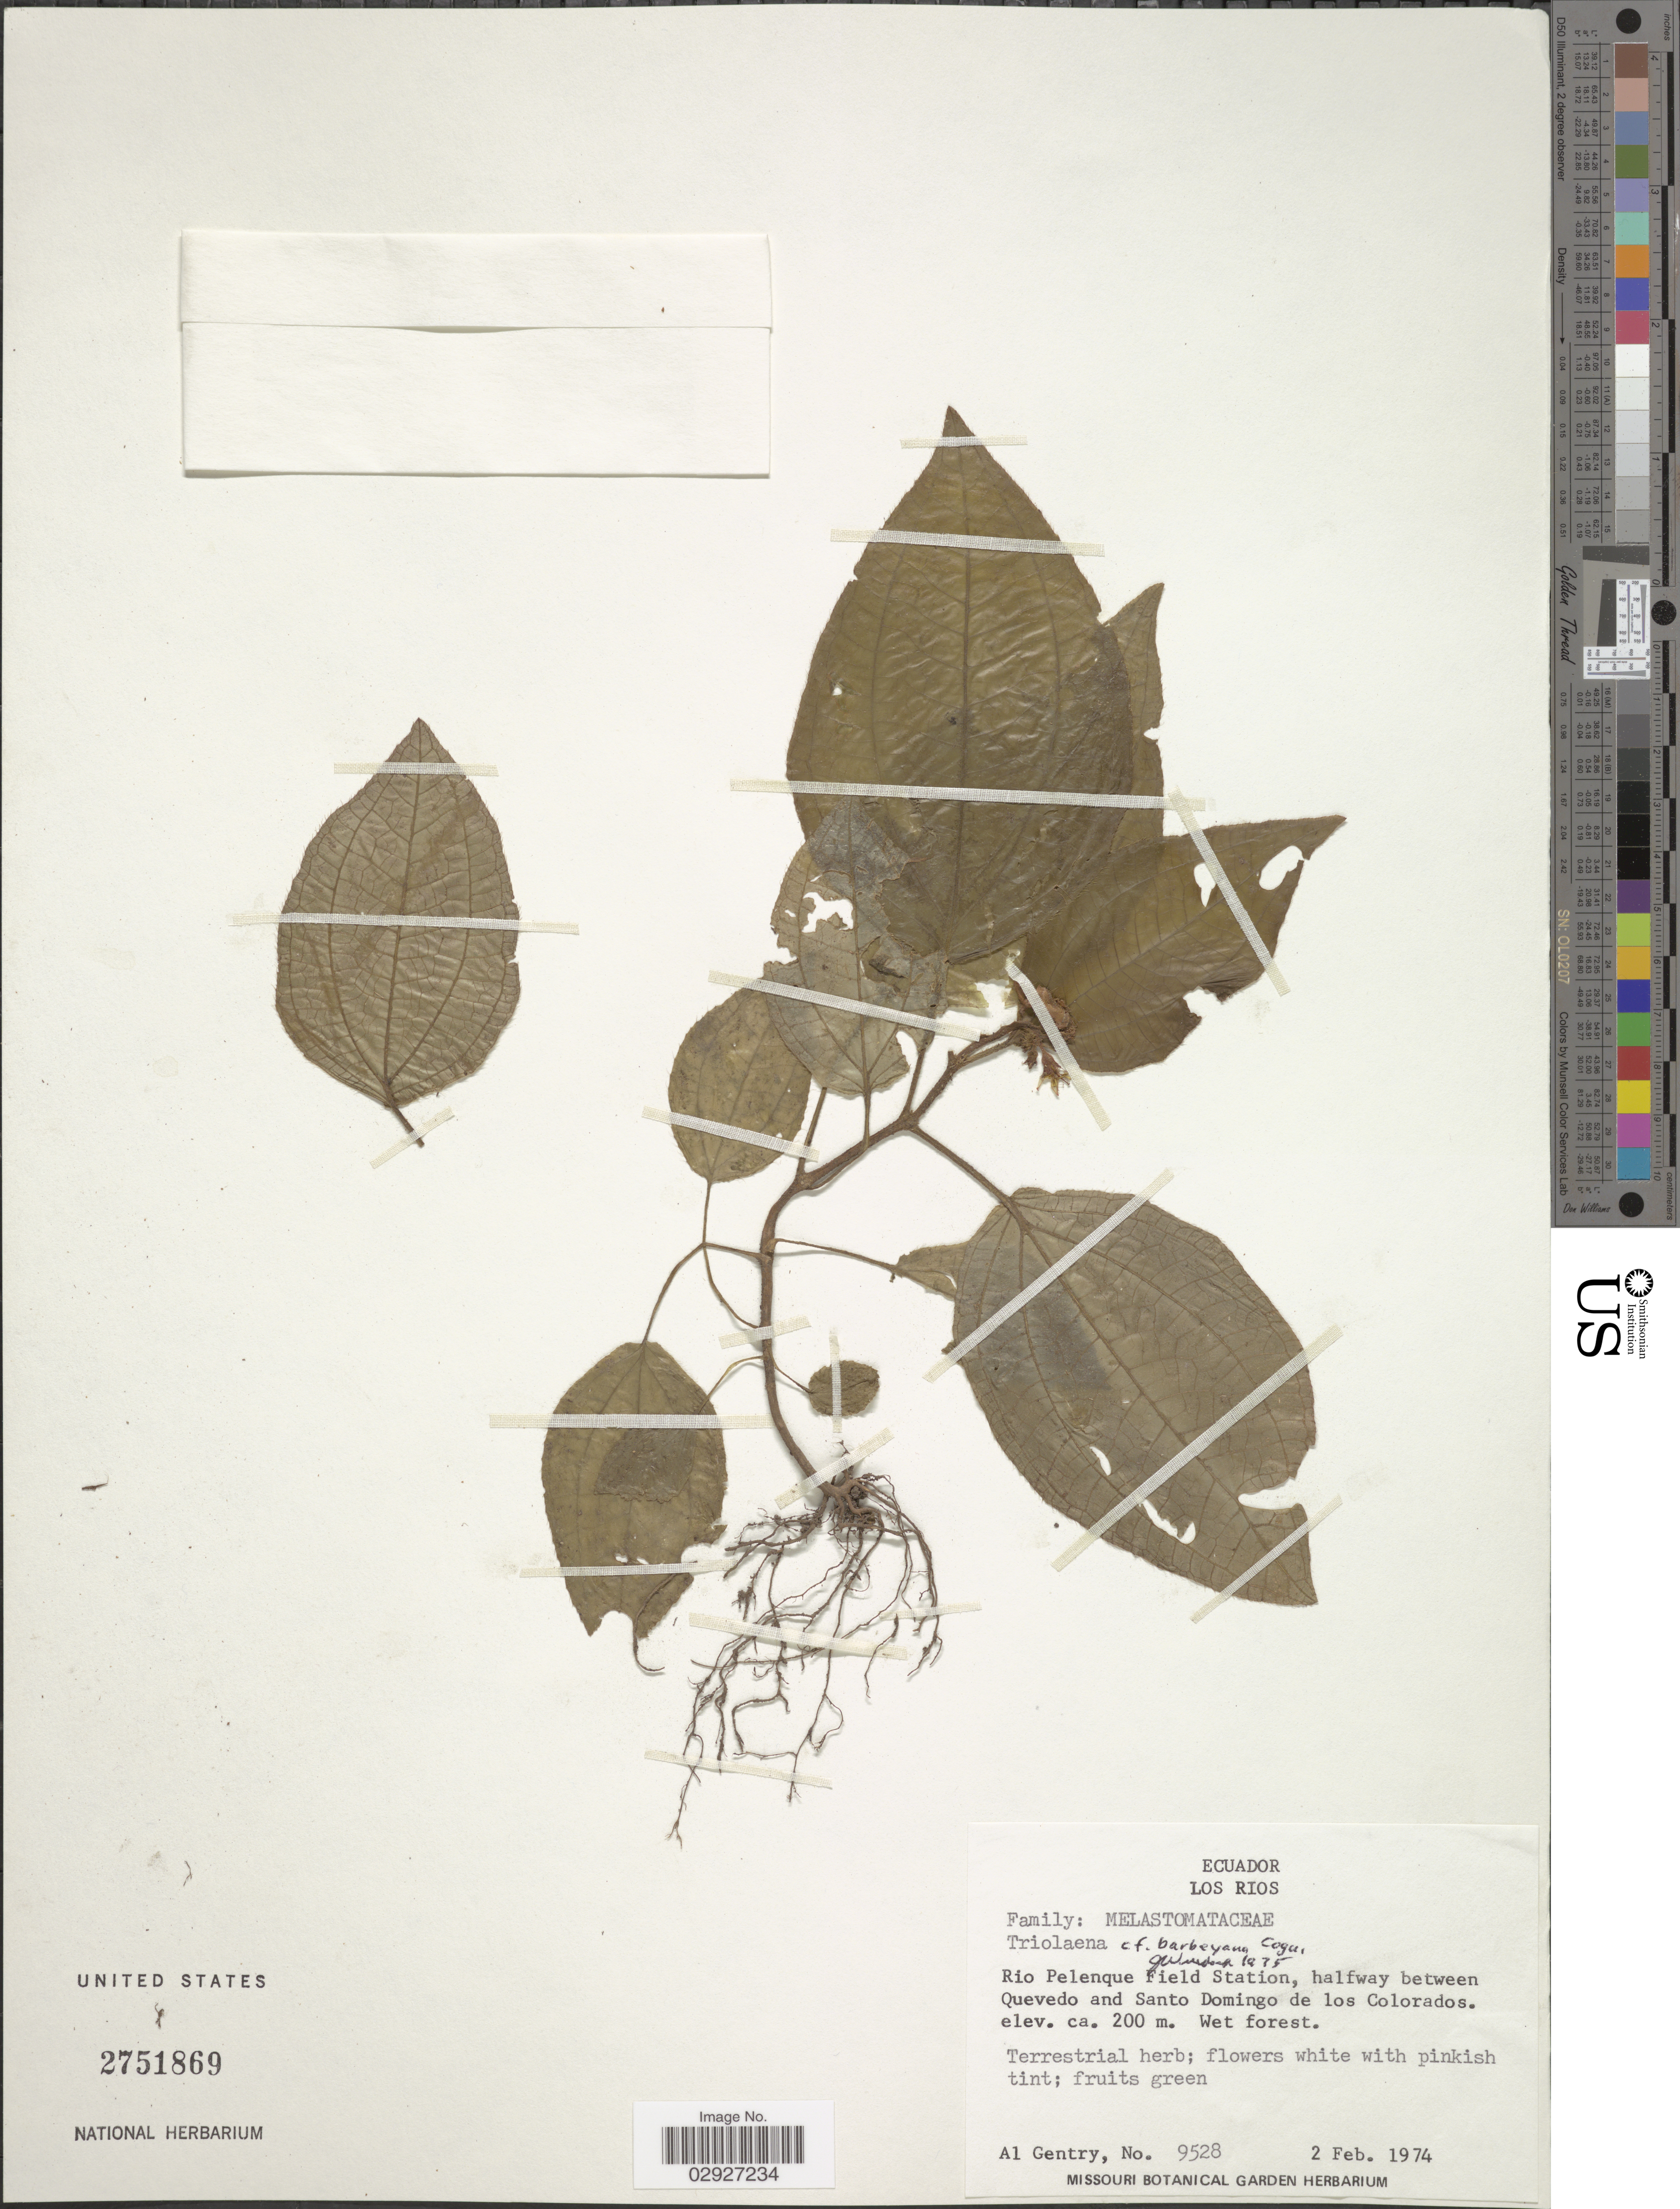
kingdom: Plantae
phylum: Tracheophyta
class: Magnoliopsida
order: Myrtales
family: Melastomataceae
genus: Triolena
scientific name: Triolena barbeyana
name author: Cogn.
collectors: A. H. Gentry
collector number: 9528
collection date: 1974-02-02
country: Ecuador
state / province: Los Ríos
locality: Rio Palenque Field Station, halfway between Quevedo and Santo Domingo de los Colorados.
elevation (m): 200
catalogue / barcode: US 2751869